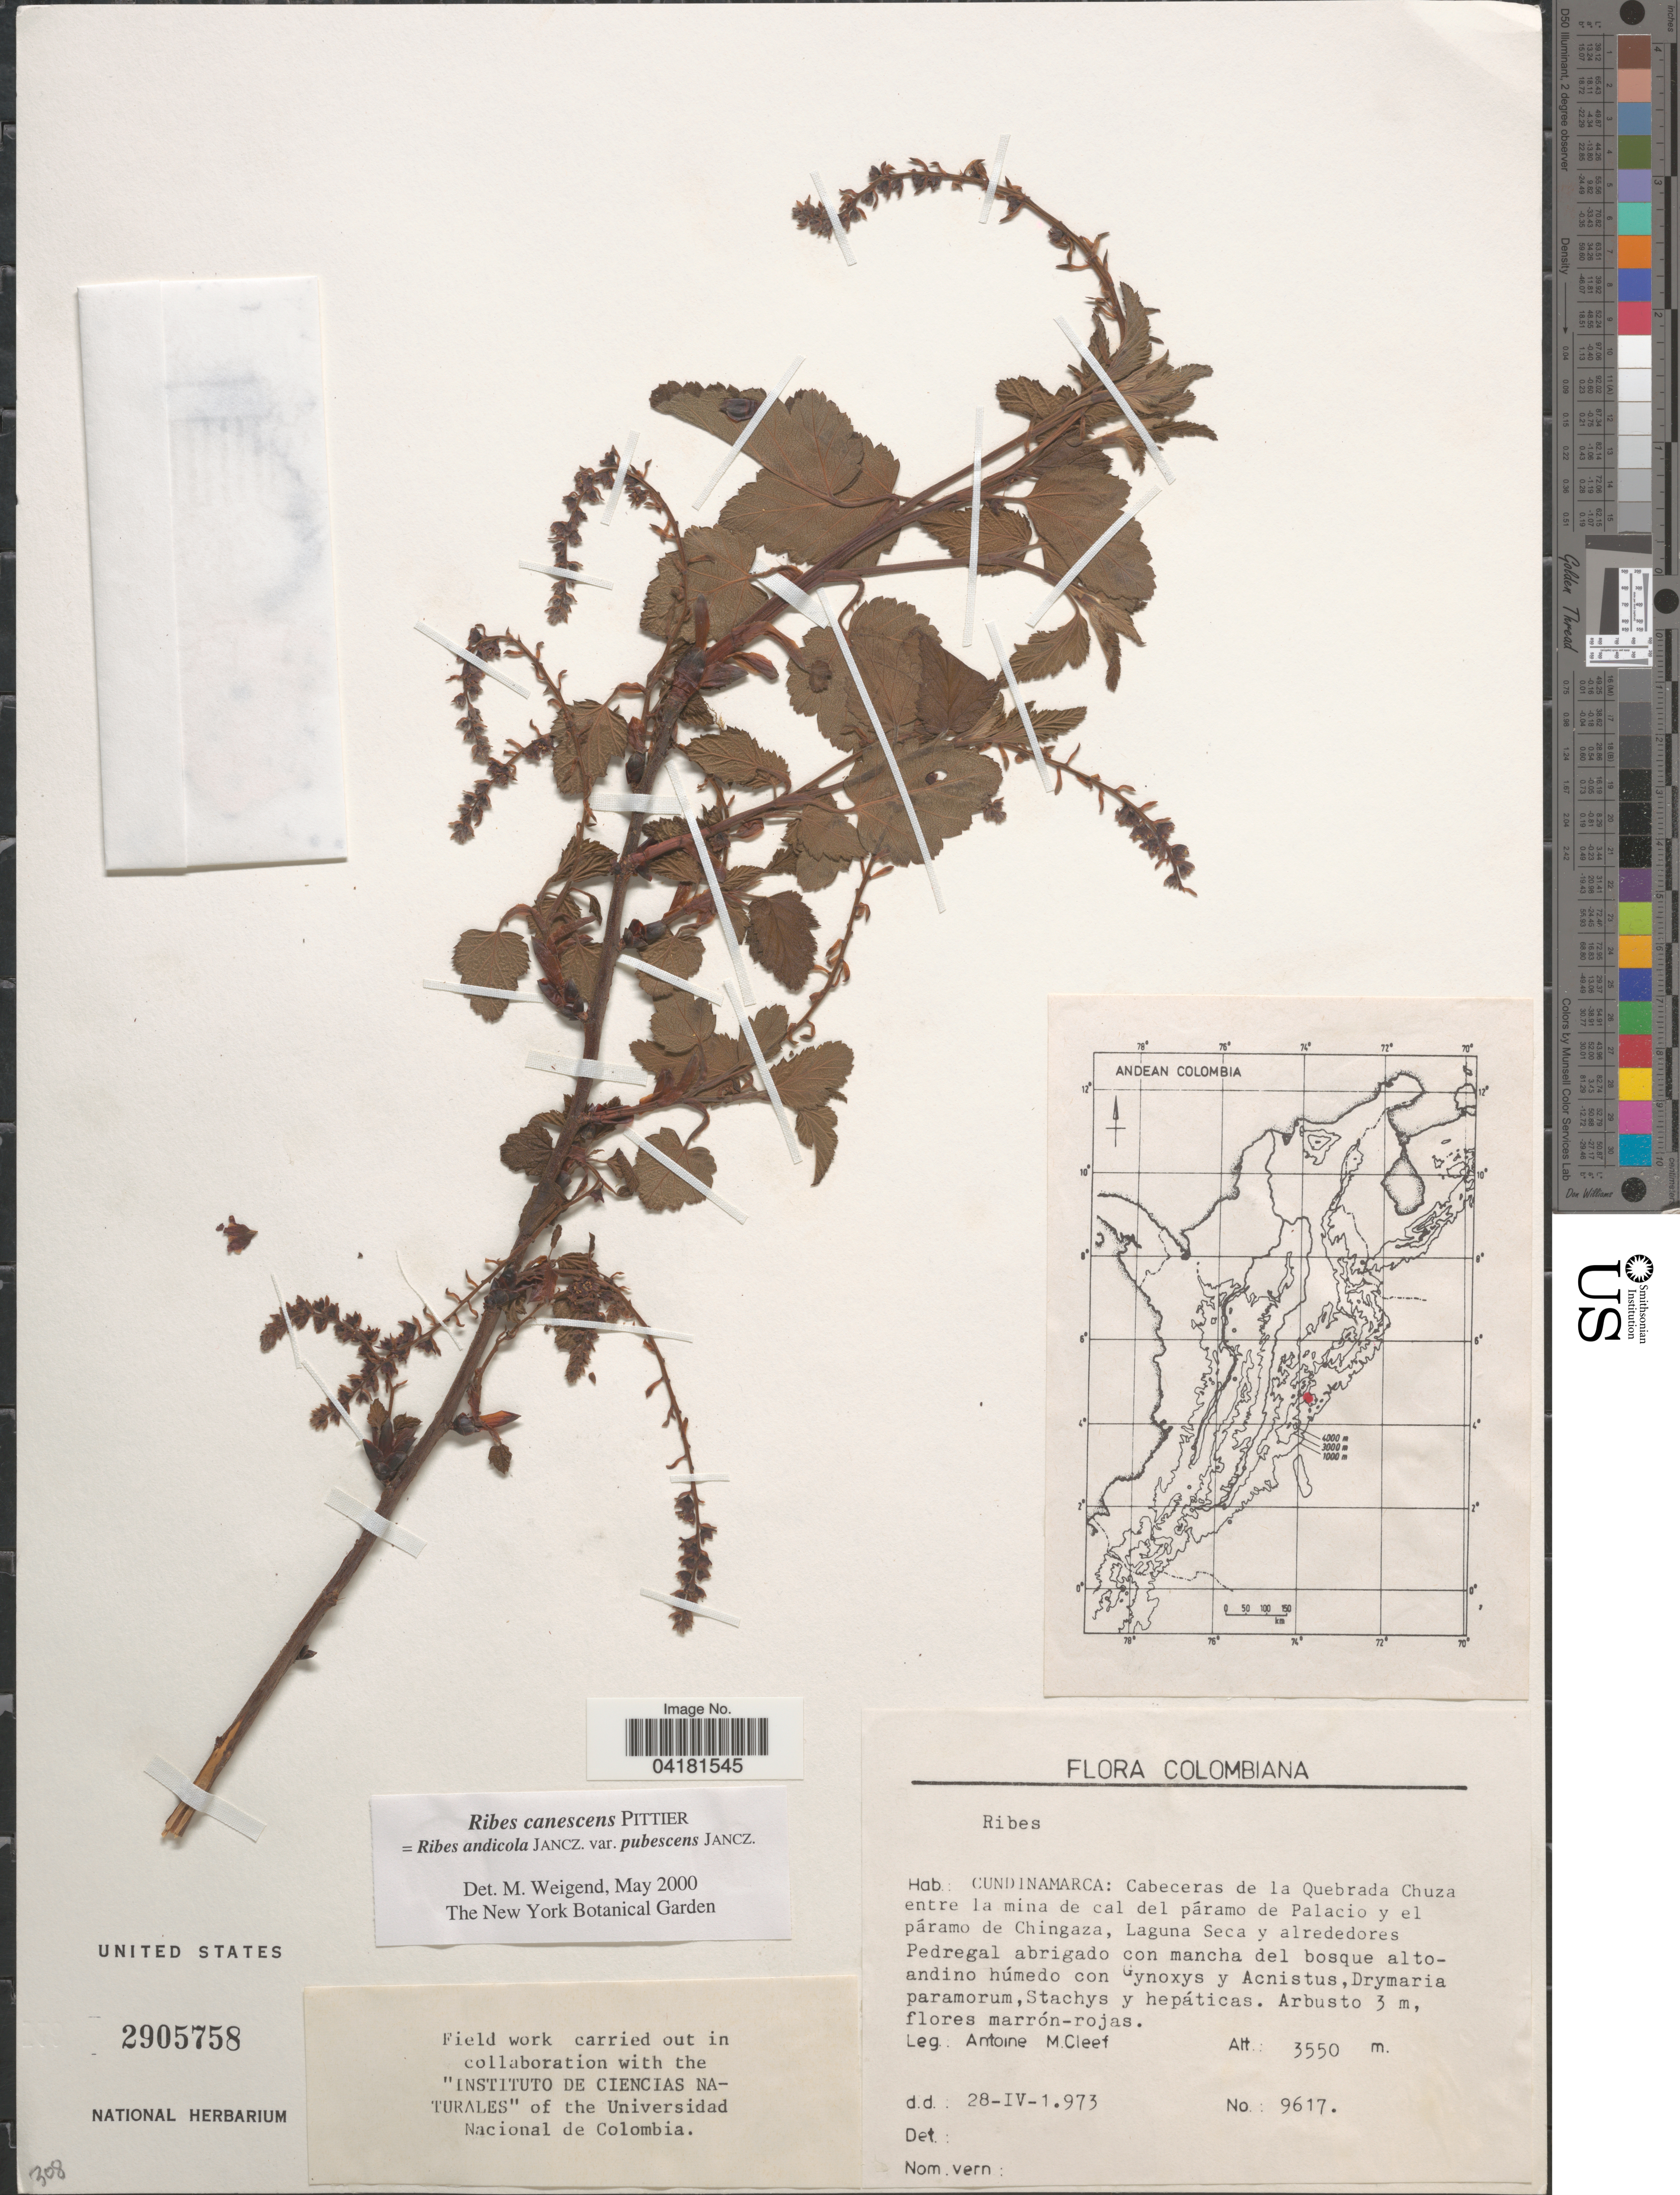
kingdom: Plantae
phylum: Tracheophyta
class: Magnoliopsida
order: Saxifragales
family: Grossulariaceae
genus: Ribes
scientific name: Ribes canescens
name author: Pittier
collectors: A. M. Cleef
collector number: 9617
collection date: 1973-04-28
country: Colombia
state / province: Cundinamarca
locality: Cabeceras de la Quebrada Chuza entre la mina de cal del páramo de Palacio y el páramo de Chingaza, Laguna Seca y alrededores Pedregal abrigado con mancha del bosque alto-andino húmedo.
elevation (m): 3550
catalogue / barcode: US 2905758